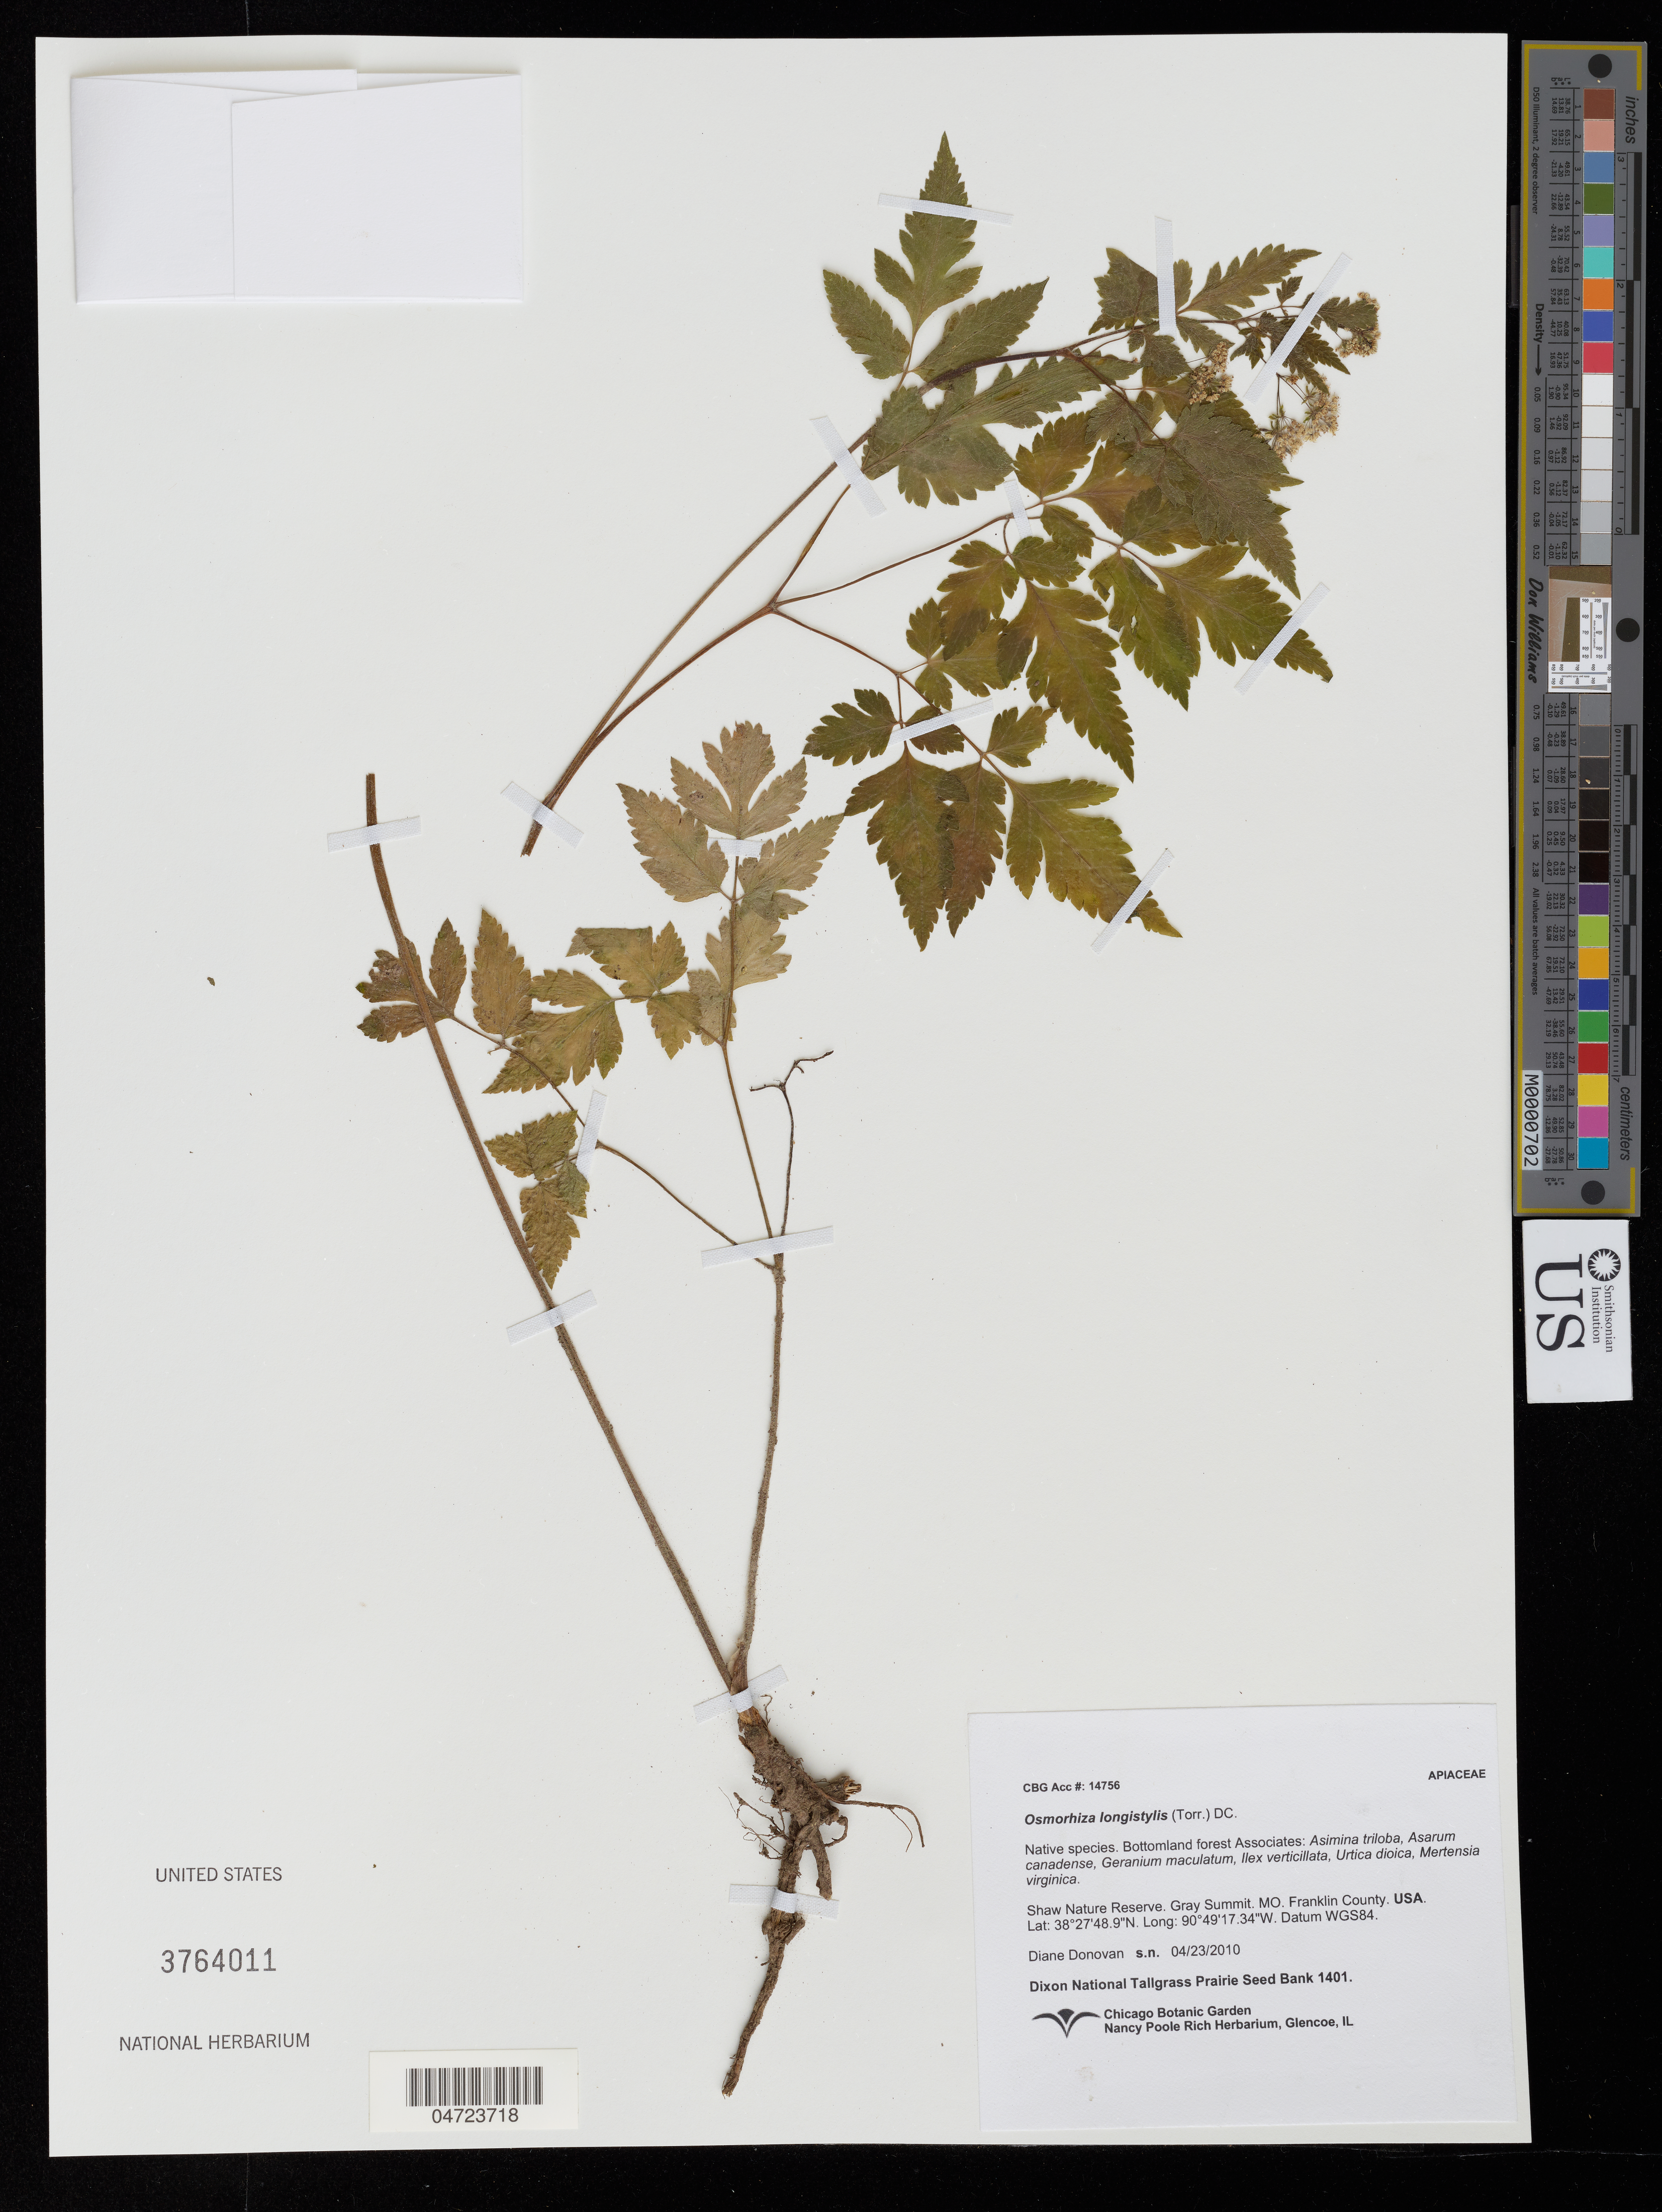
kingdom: Plantae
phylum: Tracheophyta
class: Magnoliopsida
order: Apiales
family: Apiaceae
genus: Osmorhiza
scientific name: Osmorhiza longistylis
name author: (Torr.) DC.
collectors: D. Donovan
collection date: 2010-04-23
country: United States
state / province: Missouri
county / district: Franklin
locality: Shaw Nature Reserve. Gray Summit. Franklin County.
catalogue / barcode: US 3764011